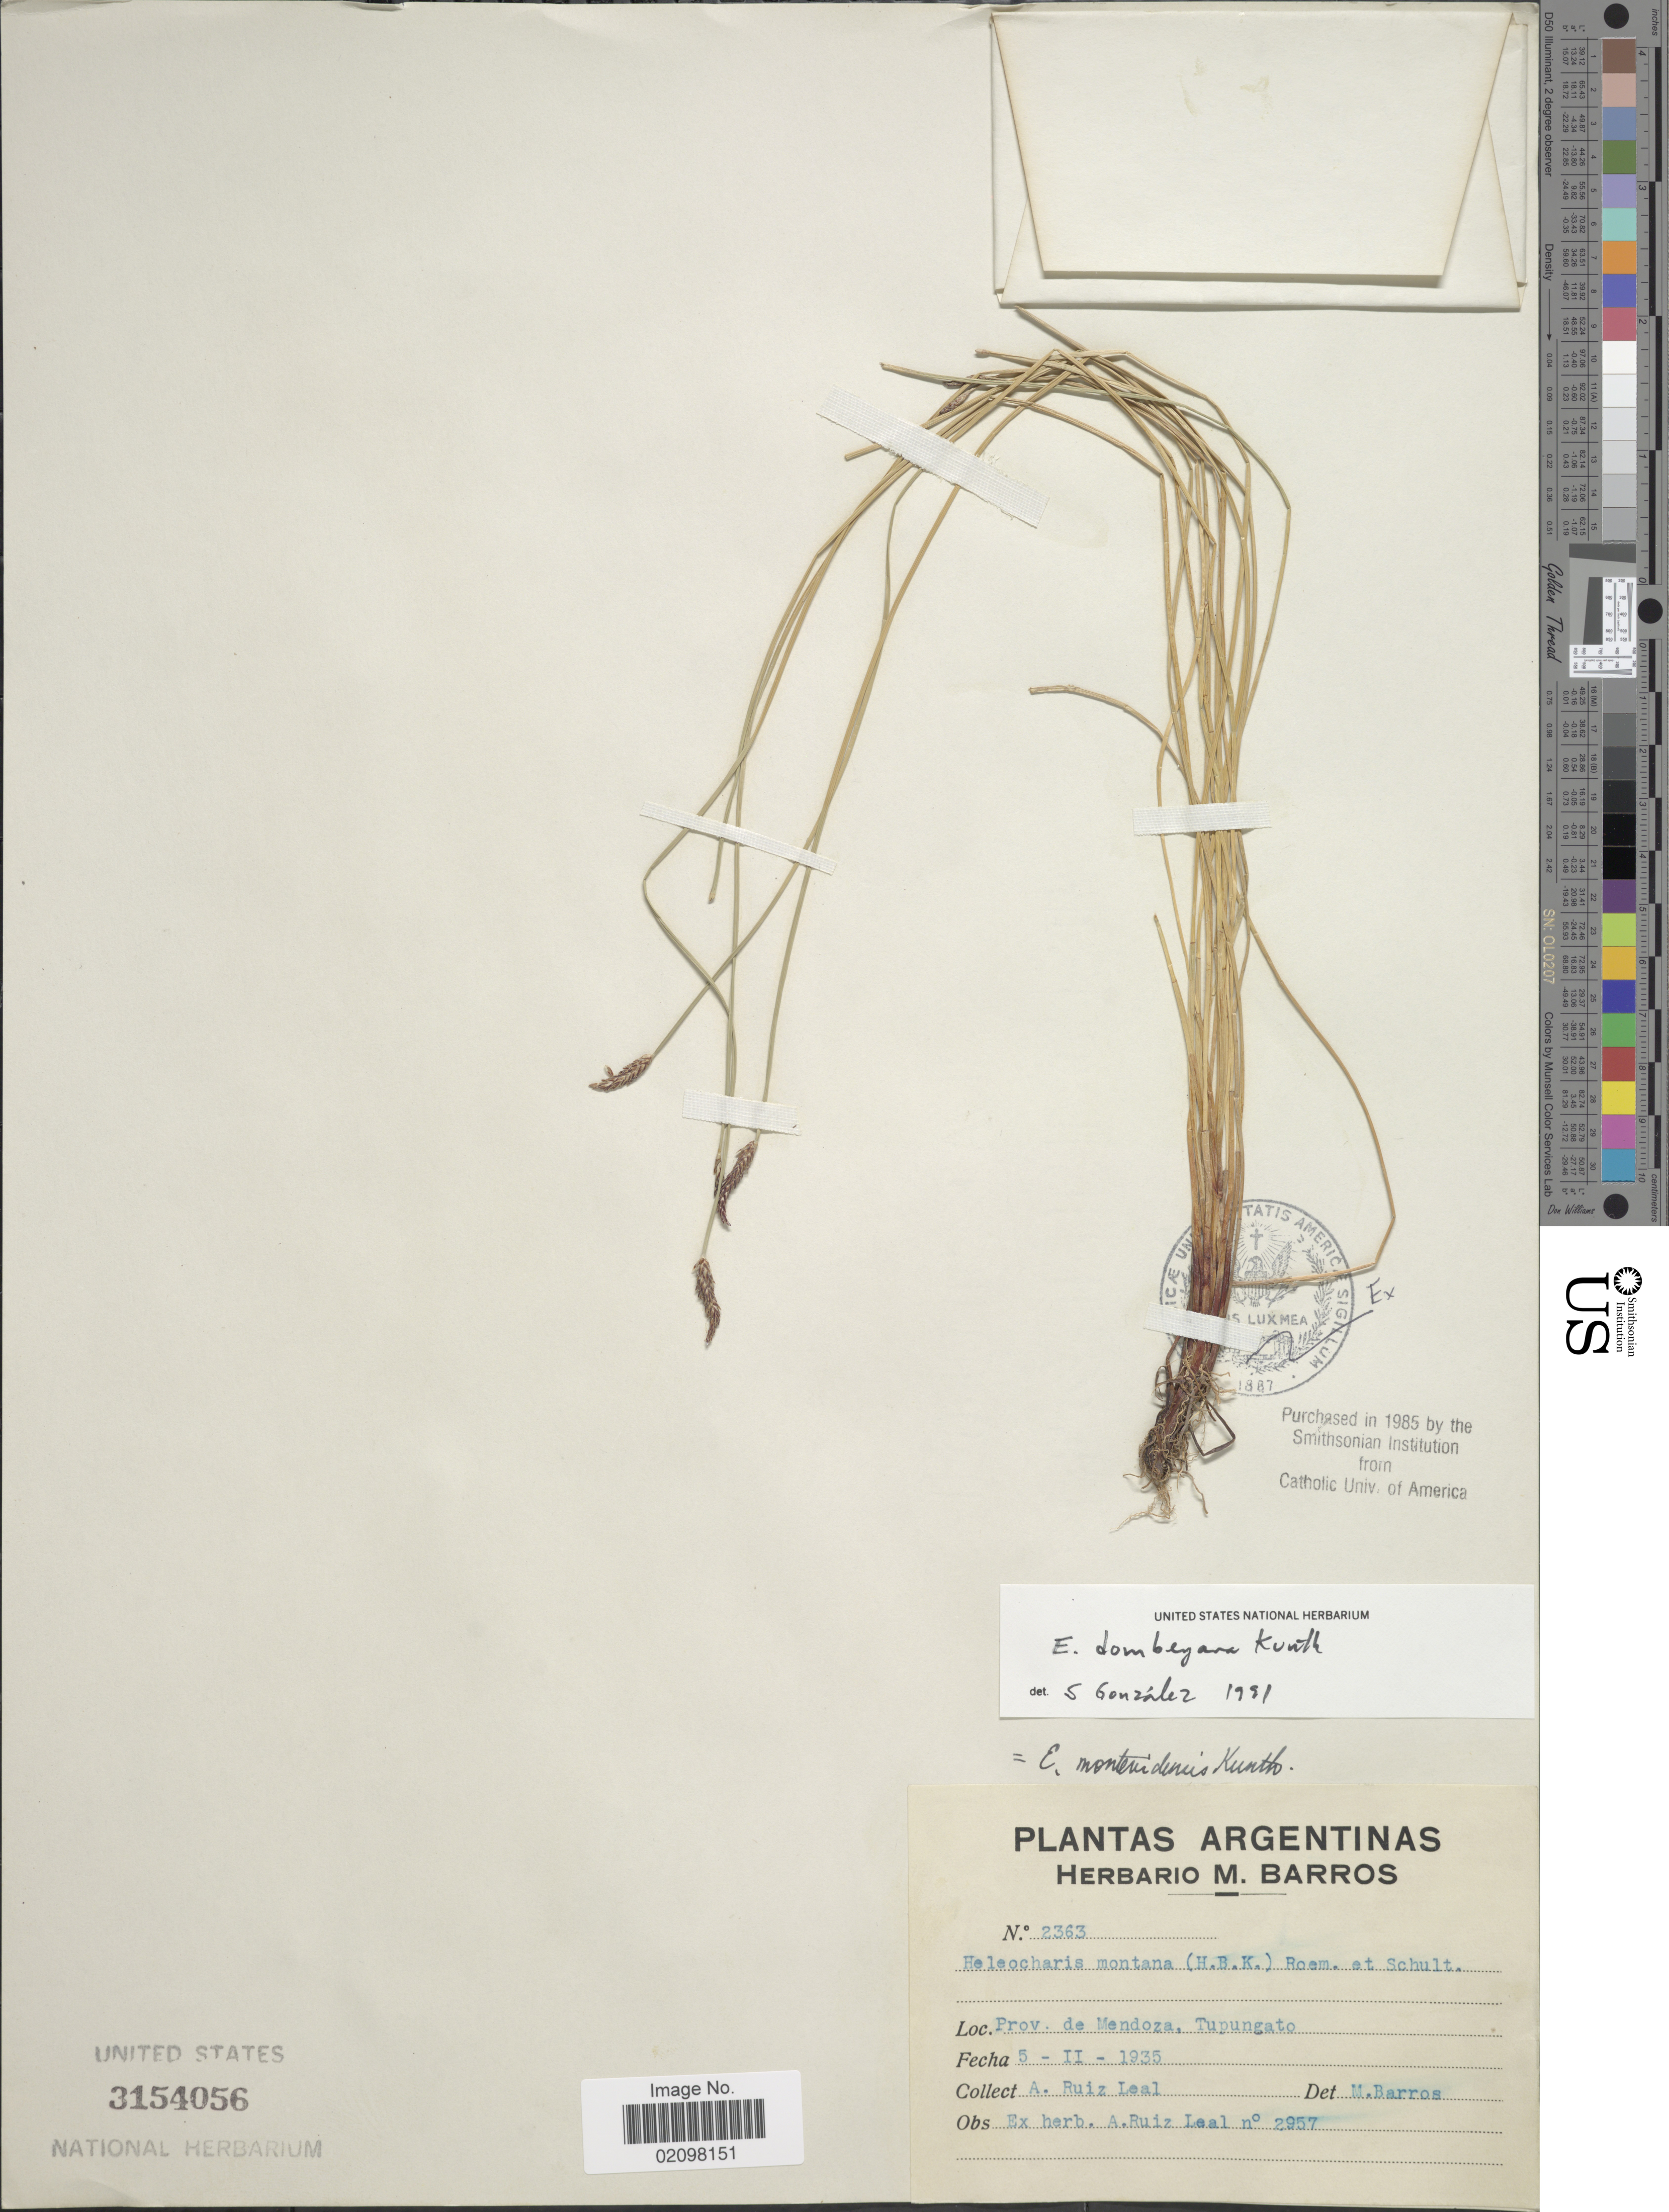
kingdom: Plantae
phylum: Tracheophyta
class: Liliopsida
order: Poales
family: Cyperaceae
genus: Eleocharis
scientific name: Eleocharis dombeyana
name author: Kunth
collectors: A. R. Leal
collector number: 2363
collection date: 1935-02-05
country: Argentina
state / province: Mendoza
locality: Tupungato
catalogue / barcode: US 3154056